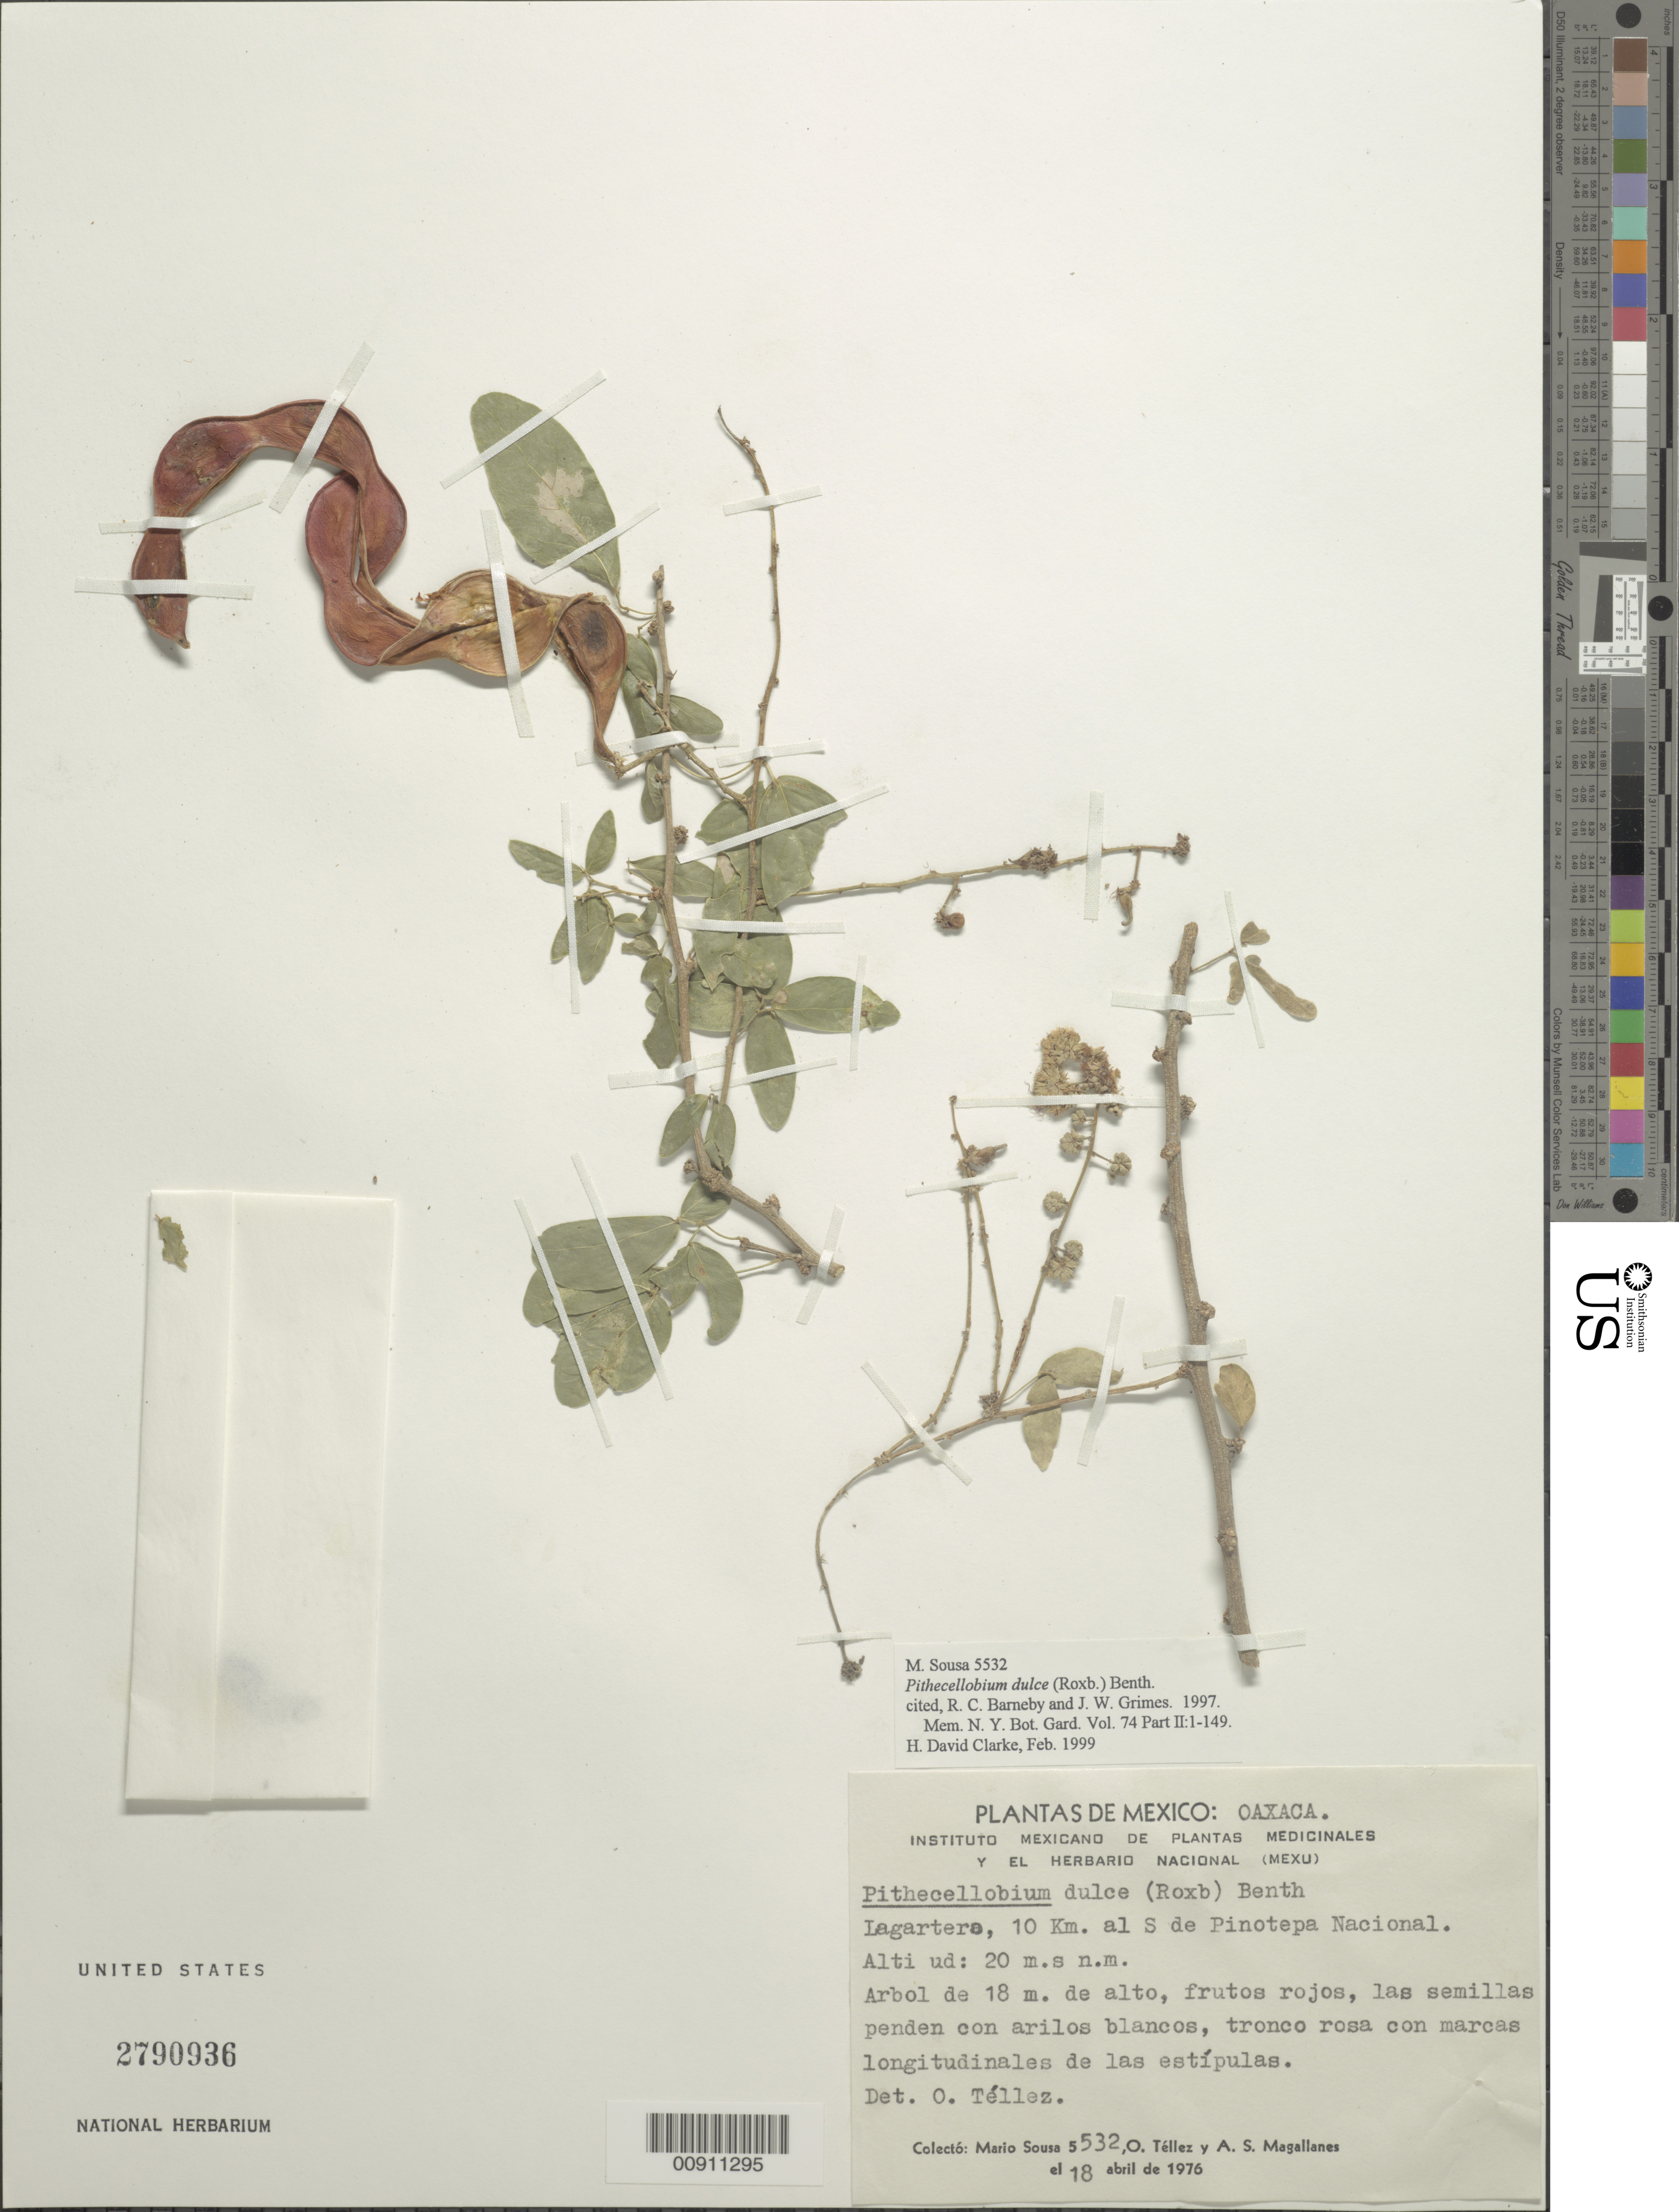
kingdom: Plantae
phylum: Tracheophyta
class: Magnoliopsida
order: Fabales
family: Fabaceae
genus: Pithecellobium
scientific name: Pithecellobium dulce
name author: (Roxb.) Benth.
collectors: M. Sousa S., O. Téllez V. & A. Magallanes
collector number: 5532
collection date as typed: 18 Apr 1976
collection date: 1976-04-18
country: Mexico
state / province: Oaxaca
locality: Lagartero, 10 km. al S de Pinotepa Nacional.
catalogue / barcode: US 2790936